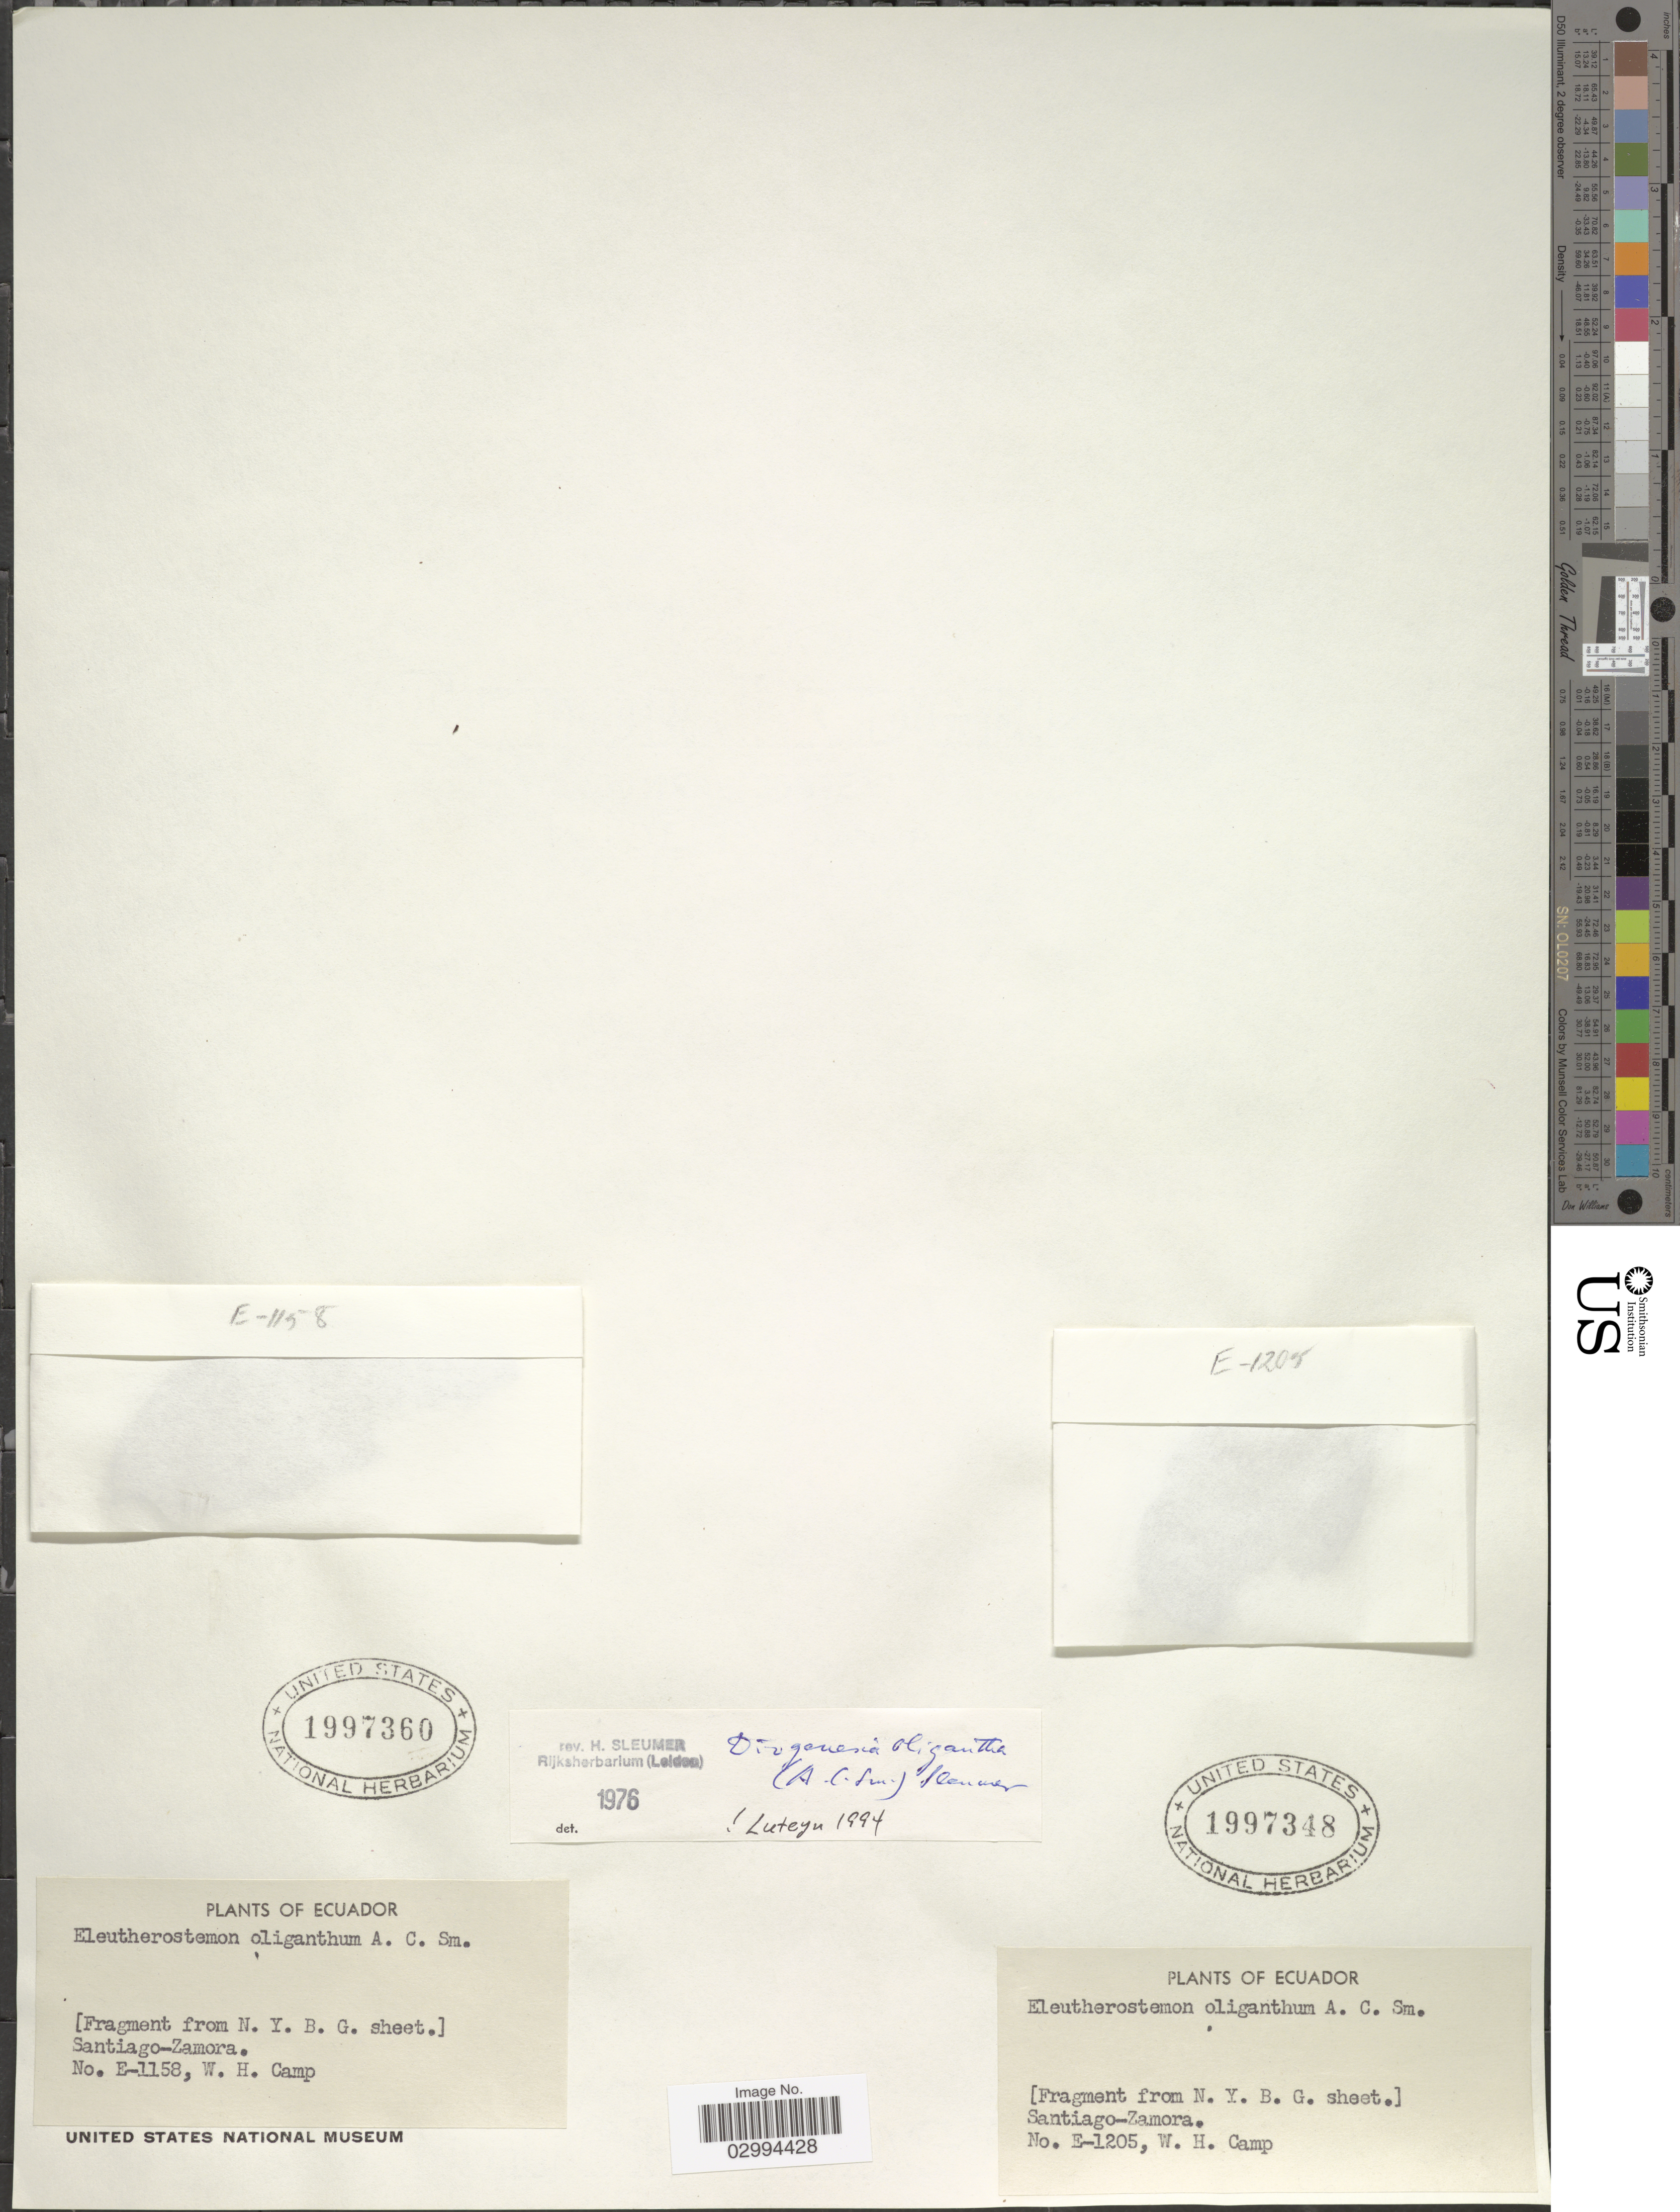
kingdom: Plantae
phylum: Tracheophyta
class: Magnoliopsida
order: Ericales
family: Ericaceae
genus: Diogenesia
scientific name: Diogenesia oligantha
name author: (A.C. Sm.) Sleumer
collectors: W. H. Camp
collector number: E-1158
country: Ecuador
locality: Santiago-Zamora.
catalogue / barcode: US 1997360-2